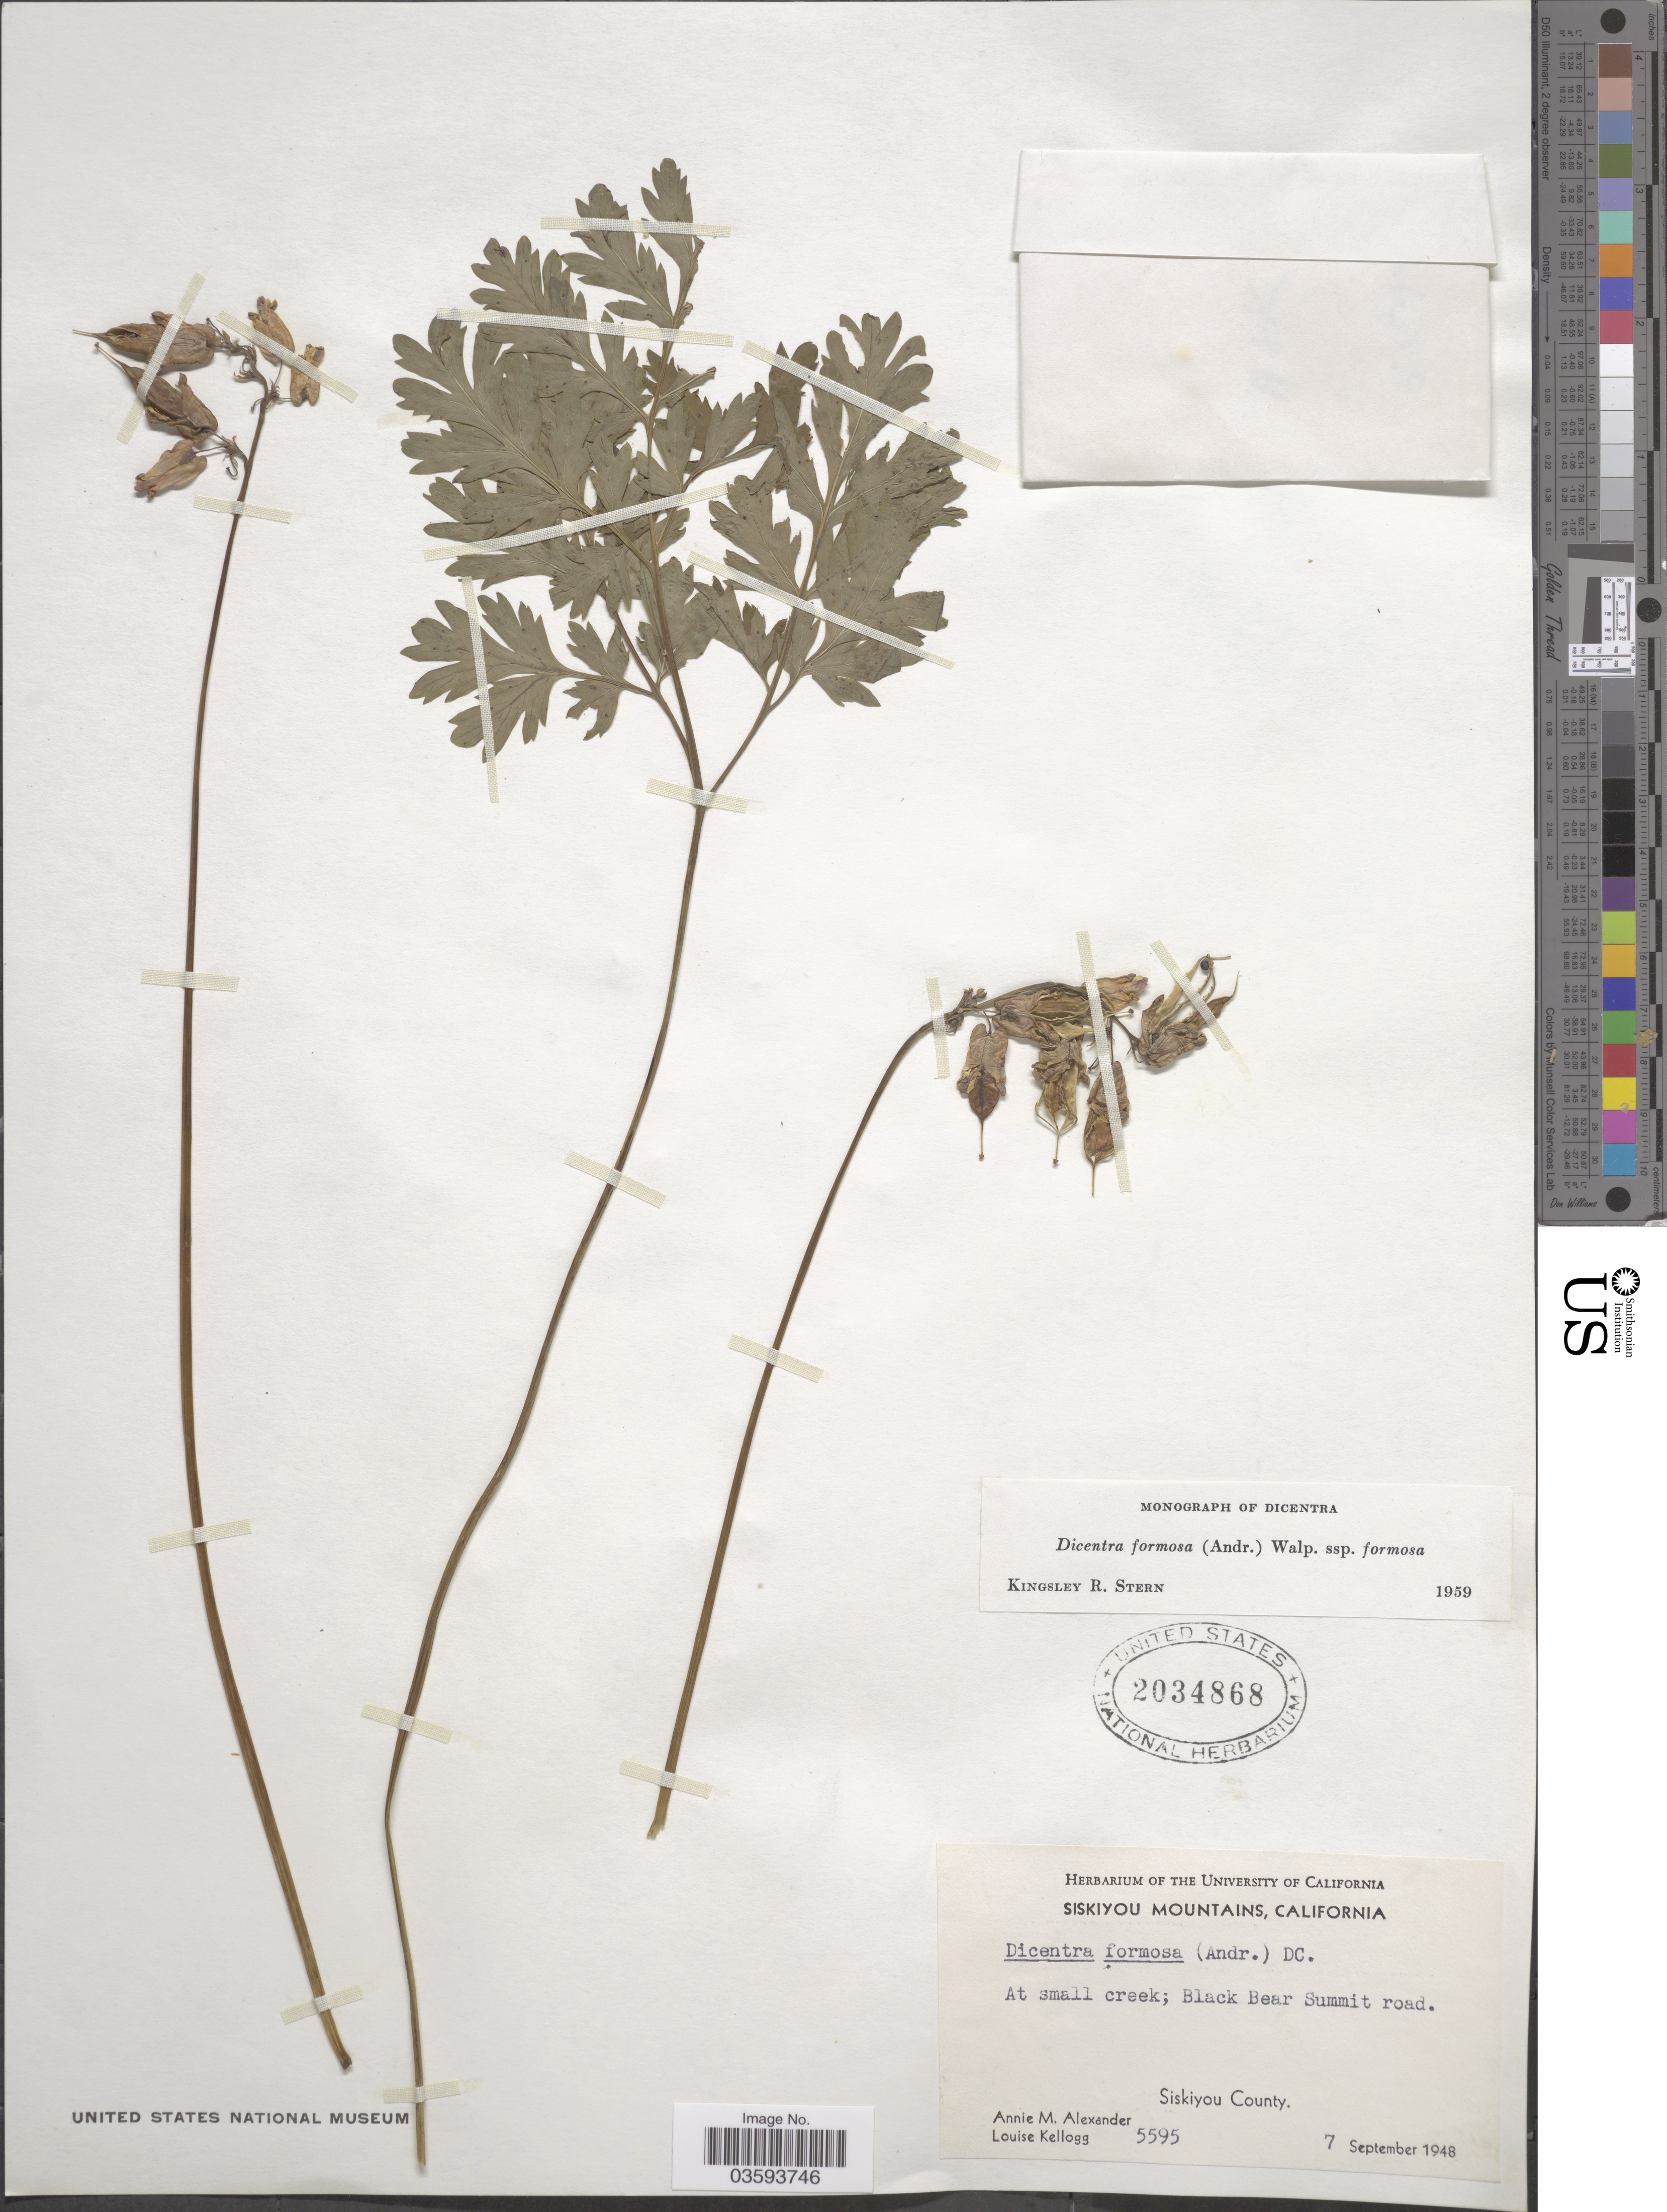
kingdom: Plantae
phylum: Tracheophyta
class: Magnoliopsida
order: Ranunculales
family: Papaveraceae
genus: Dicentra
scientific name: Dicentra formosa subsp. formosa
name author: (Haw.) Walp.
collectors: A. M. Alexander & L. Kellogg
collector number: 5595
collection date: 1948-09-07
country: United States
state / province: California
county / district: Siskiyou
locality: Siskiyou Mountains. At small creek; Black Bear Summit road. Siskiyou County.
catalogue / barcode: US 2034868